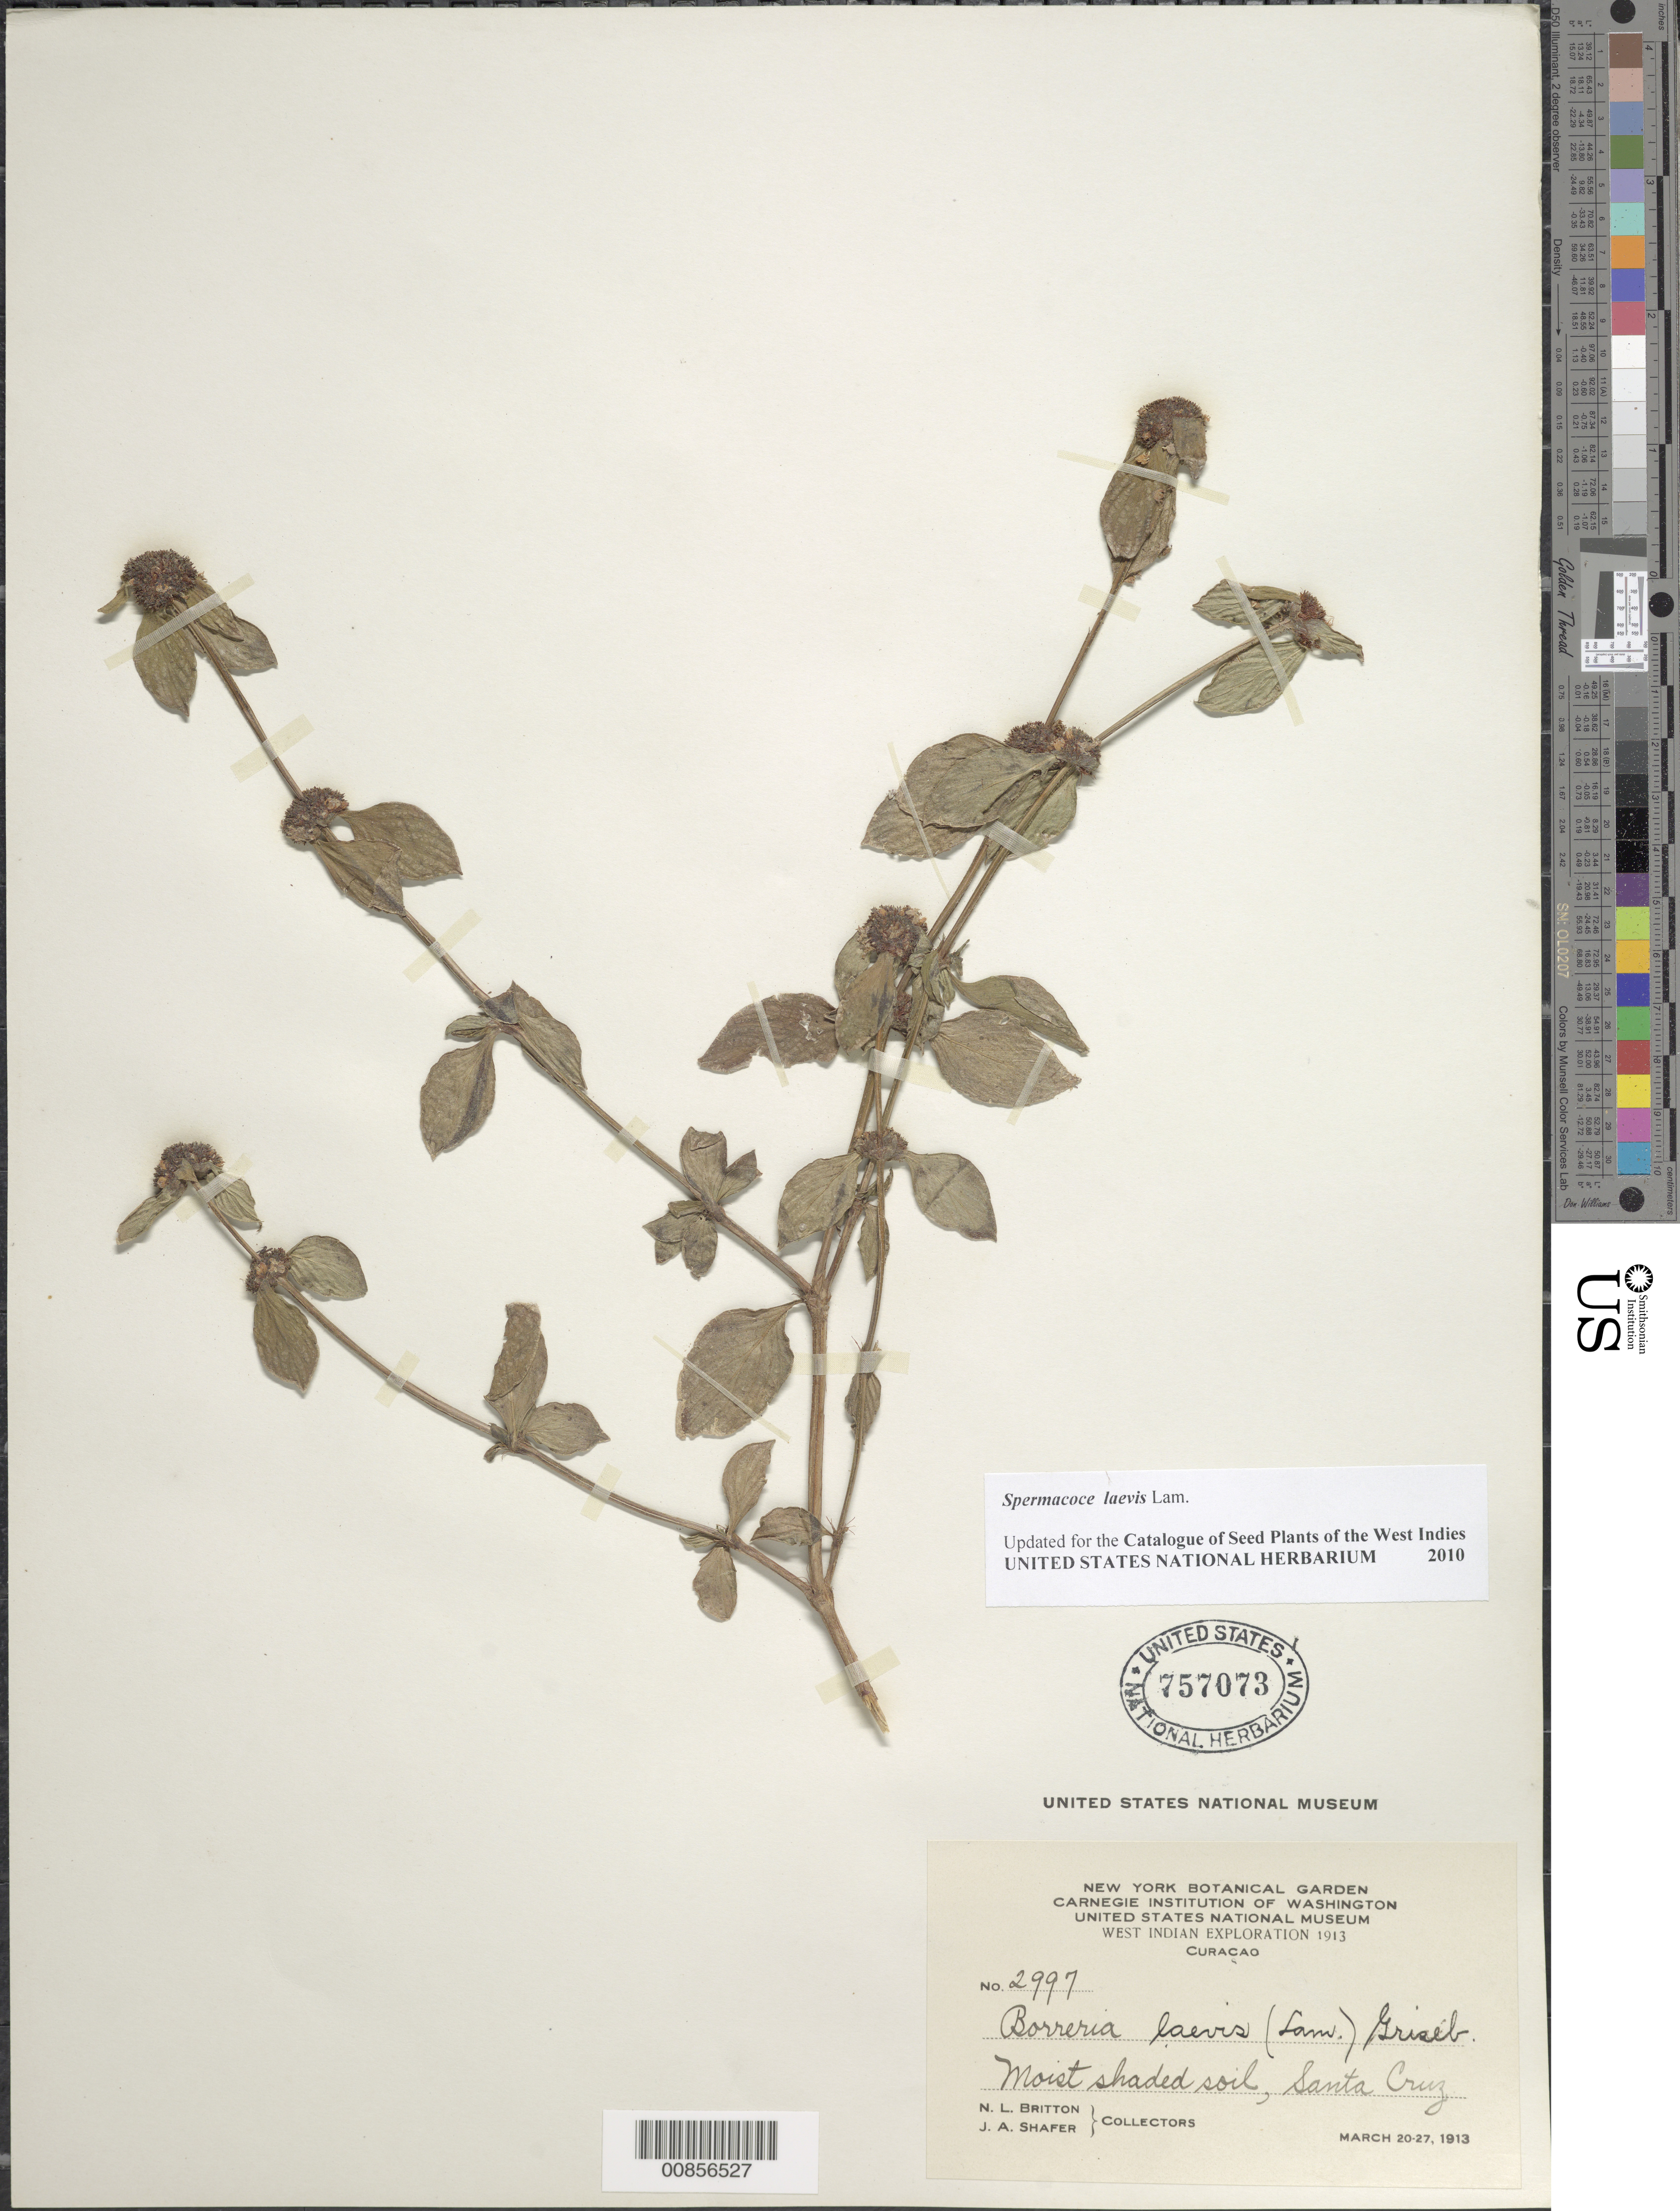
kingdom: Plantae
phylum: Tracheophyta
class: Magnoliopsida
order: Gentianales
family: Rubiaceae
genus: Spermacoce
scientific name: Spermacoce laevis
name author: Lam.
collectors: N. Britton & J. A. Shafer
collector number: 2997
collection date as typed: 20 Mar 1913 to 27 Mar 1913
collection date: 1913-03-20/1913-03-27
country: Curaçao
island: Curaçao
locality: Santa cruz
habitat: Moist shaded soil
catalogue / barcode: US 757073